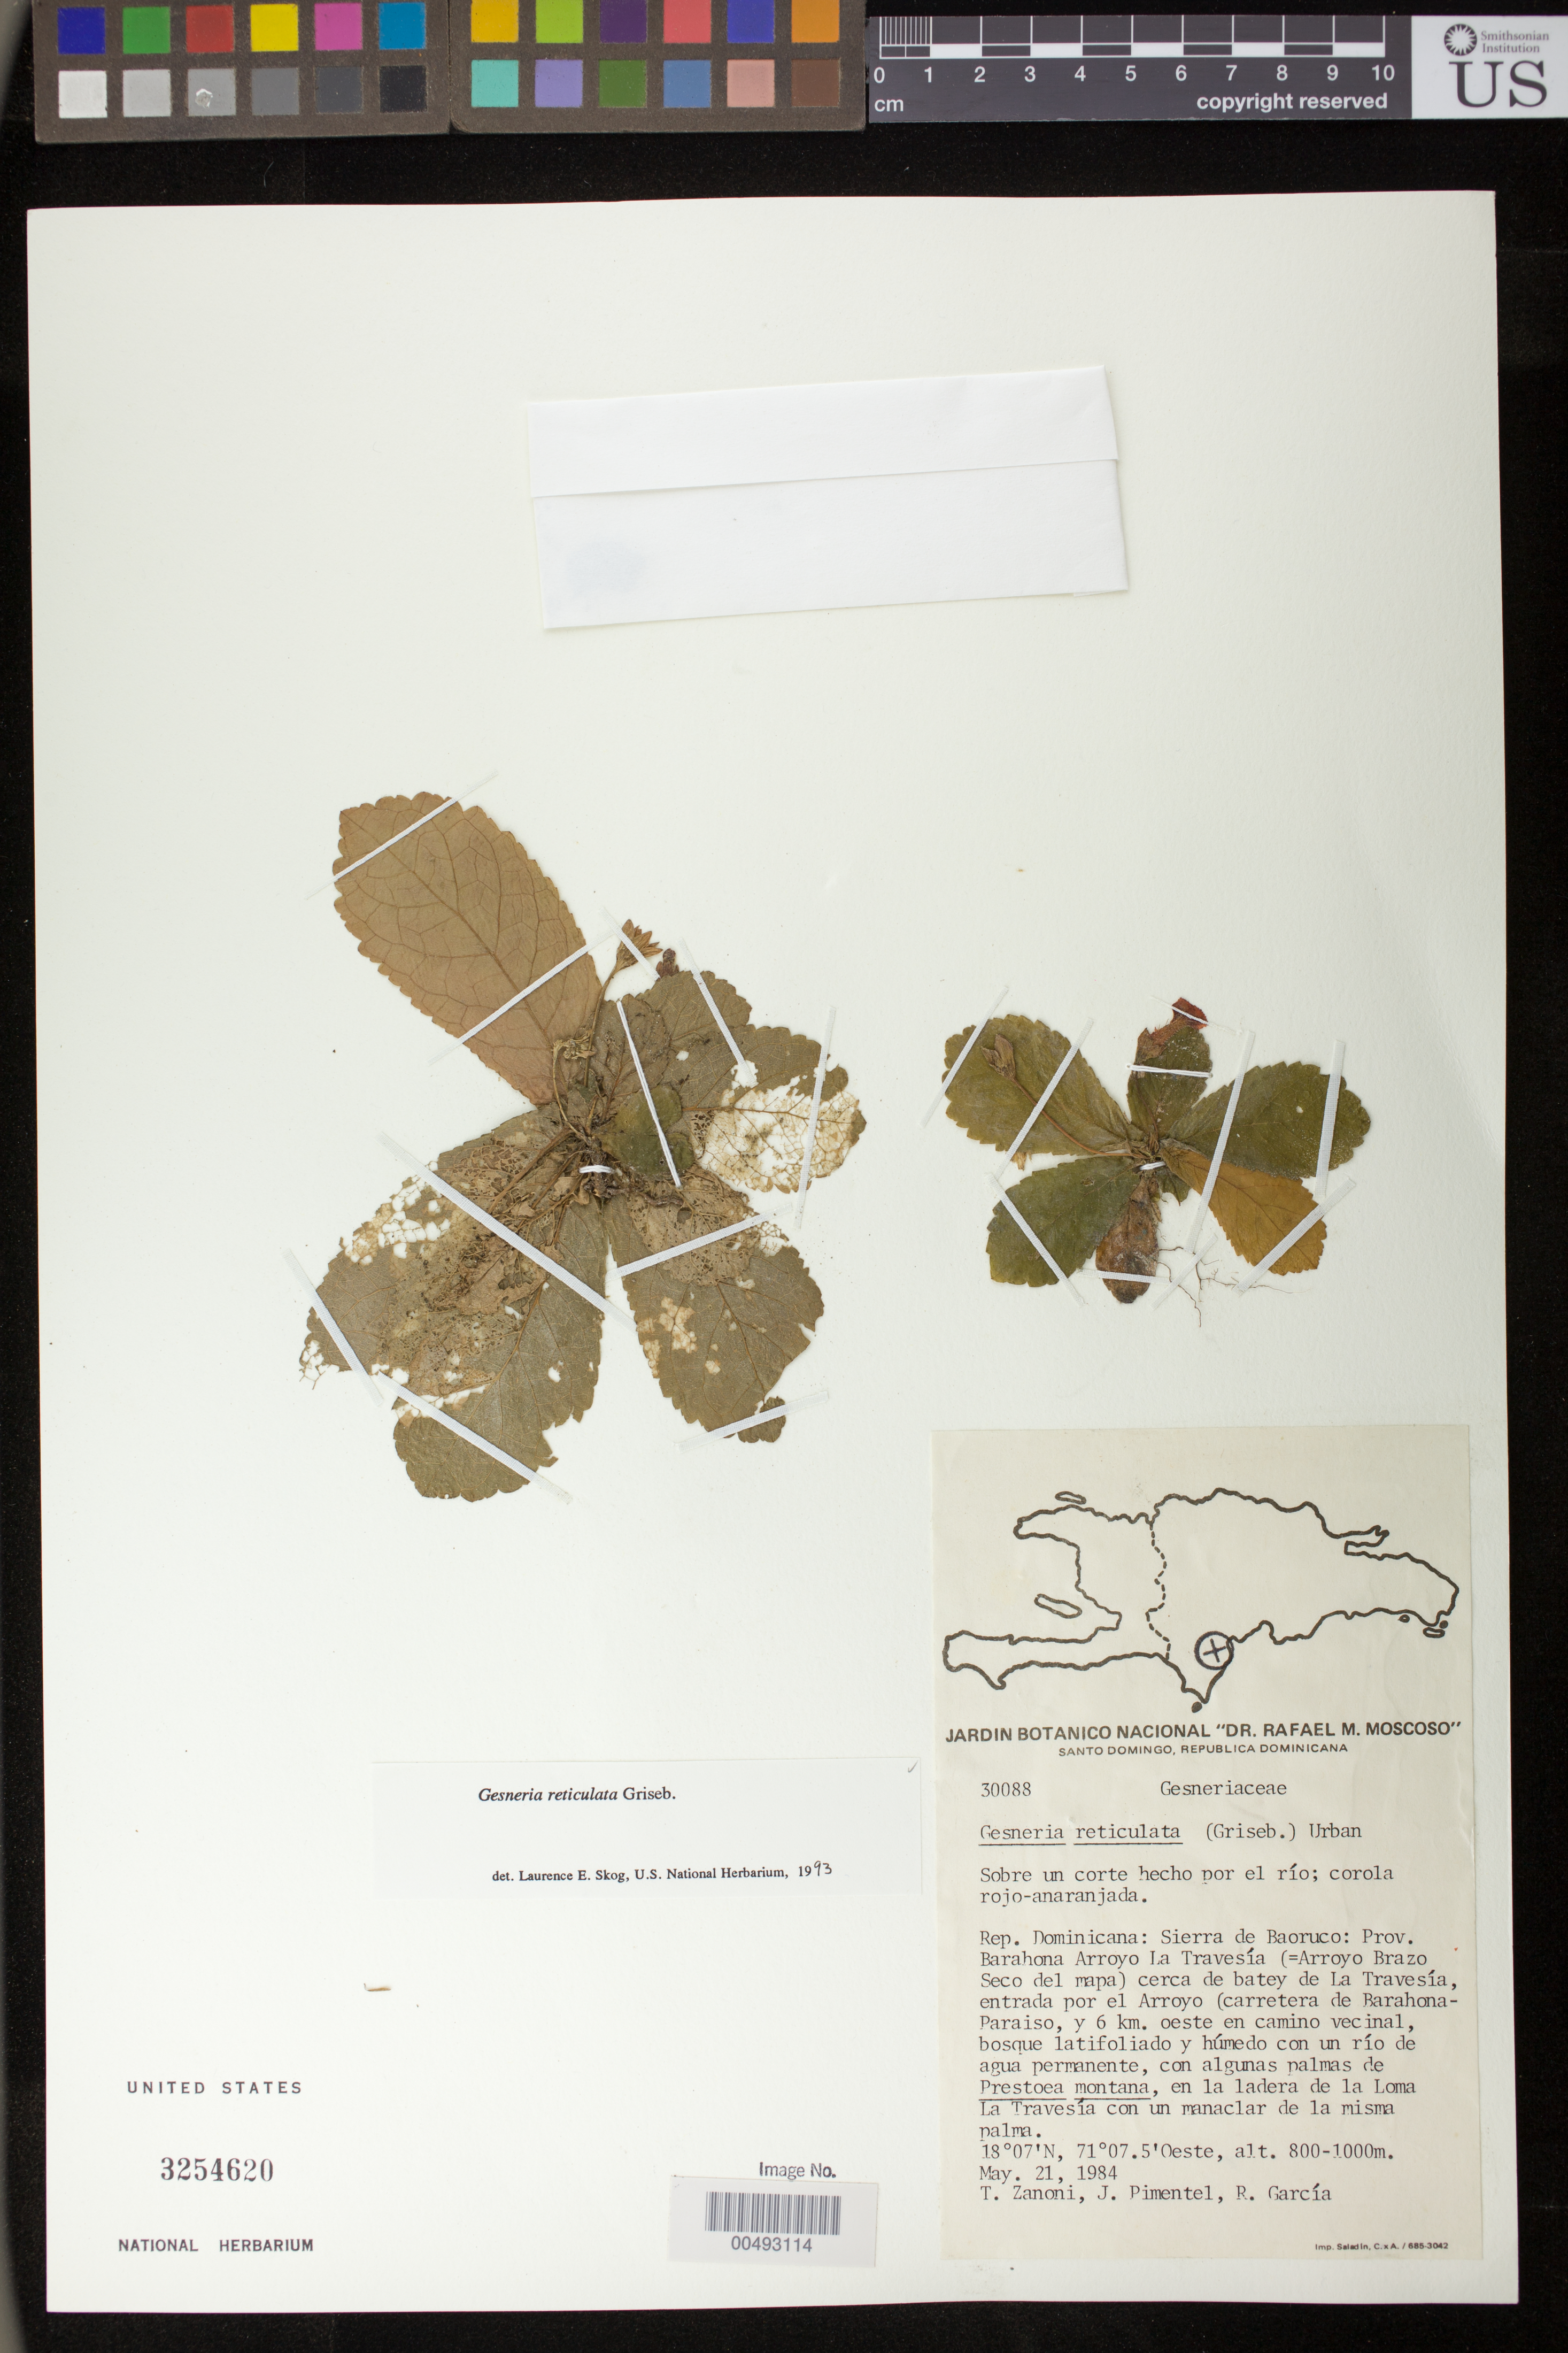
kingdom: Plantae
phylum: Tracheophyta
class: Magnoliopsida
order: Lamiales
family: Gesneriaceae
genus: Gesneria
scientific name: Gesneria reticulata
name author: (Griseb.) Urb.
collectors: T. A. Zanoni, M. Mejia & R. García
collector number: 30088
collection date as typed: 21 May 1984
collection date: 1984-05-21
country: Dominican Republic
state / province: Barahona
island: Hispaniola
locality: Sierra de Baoruco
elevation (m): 800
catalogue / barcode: US 3254620